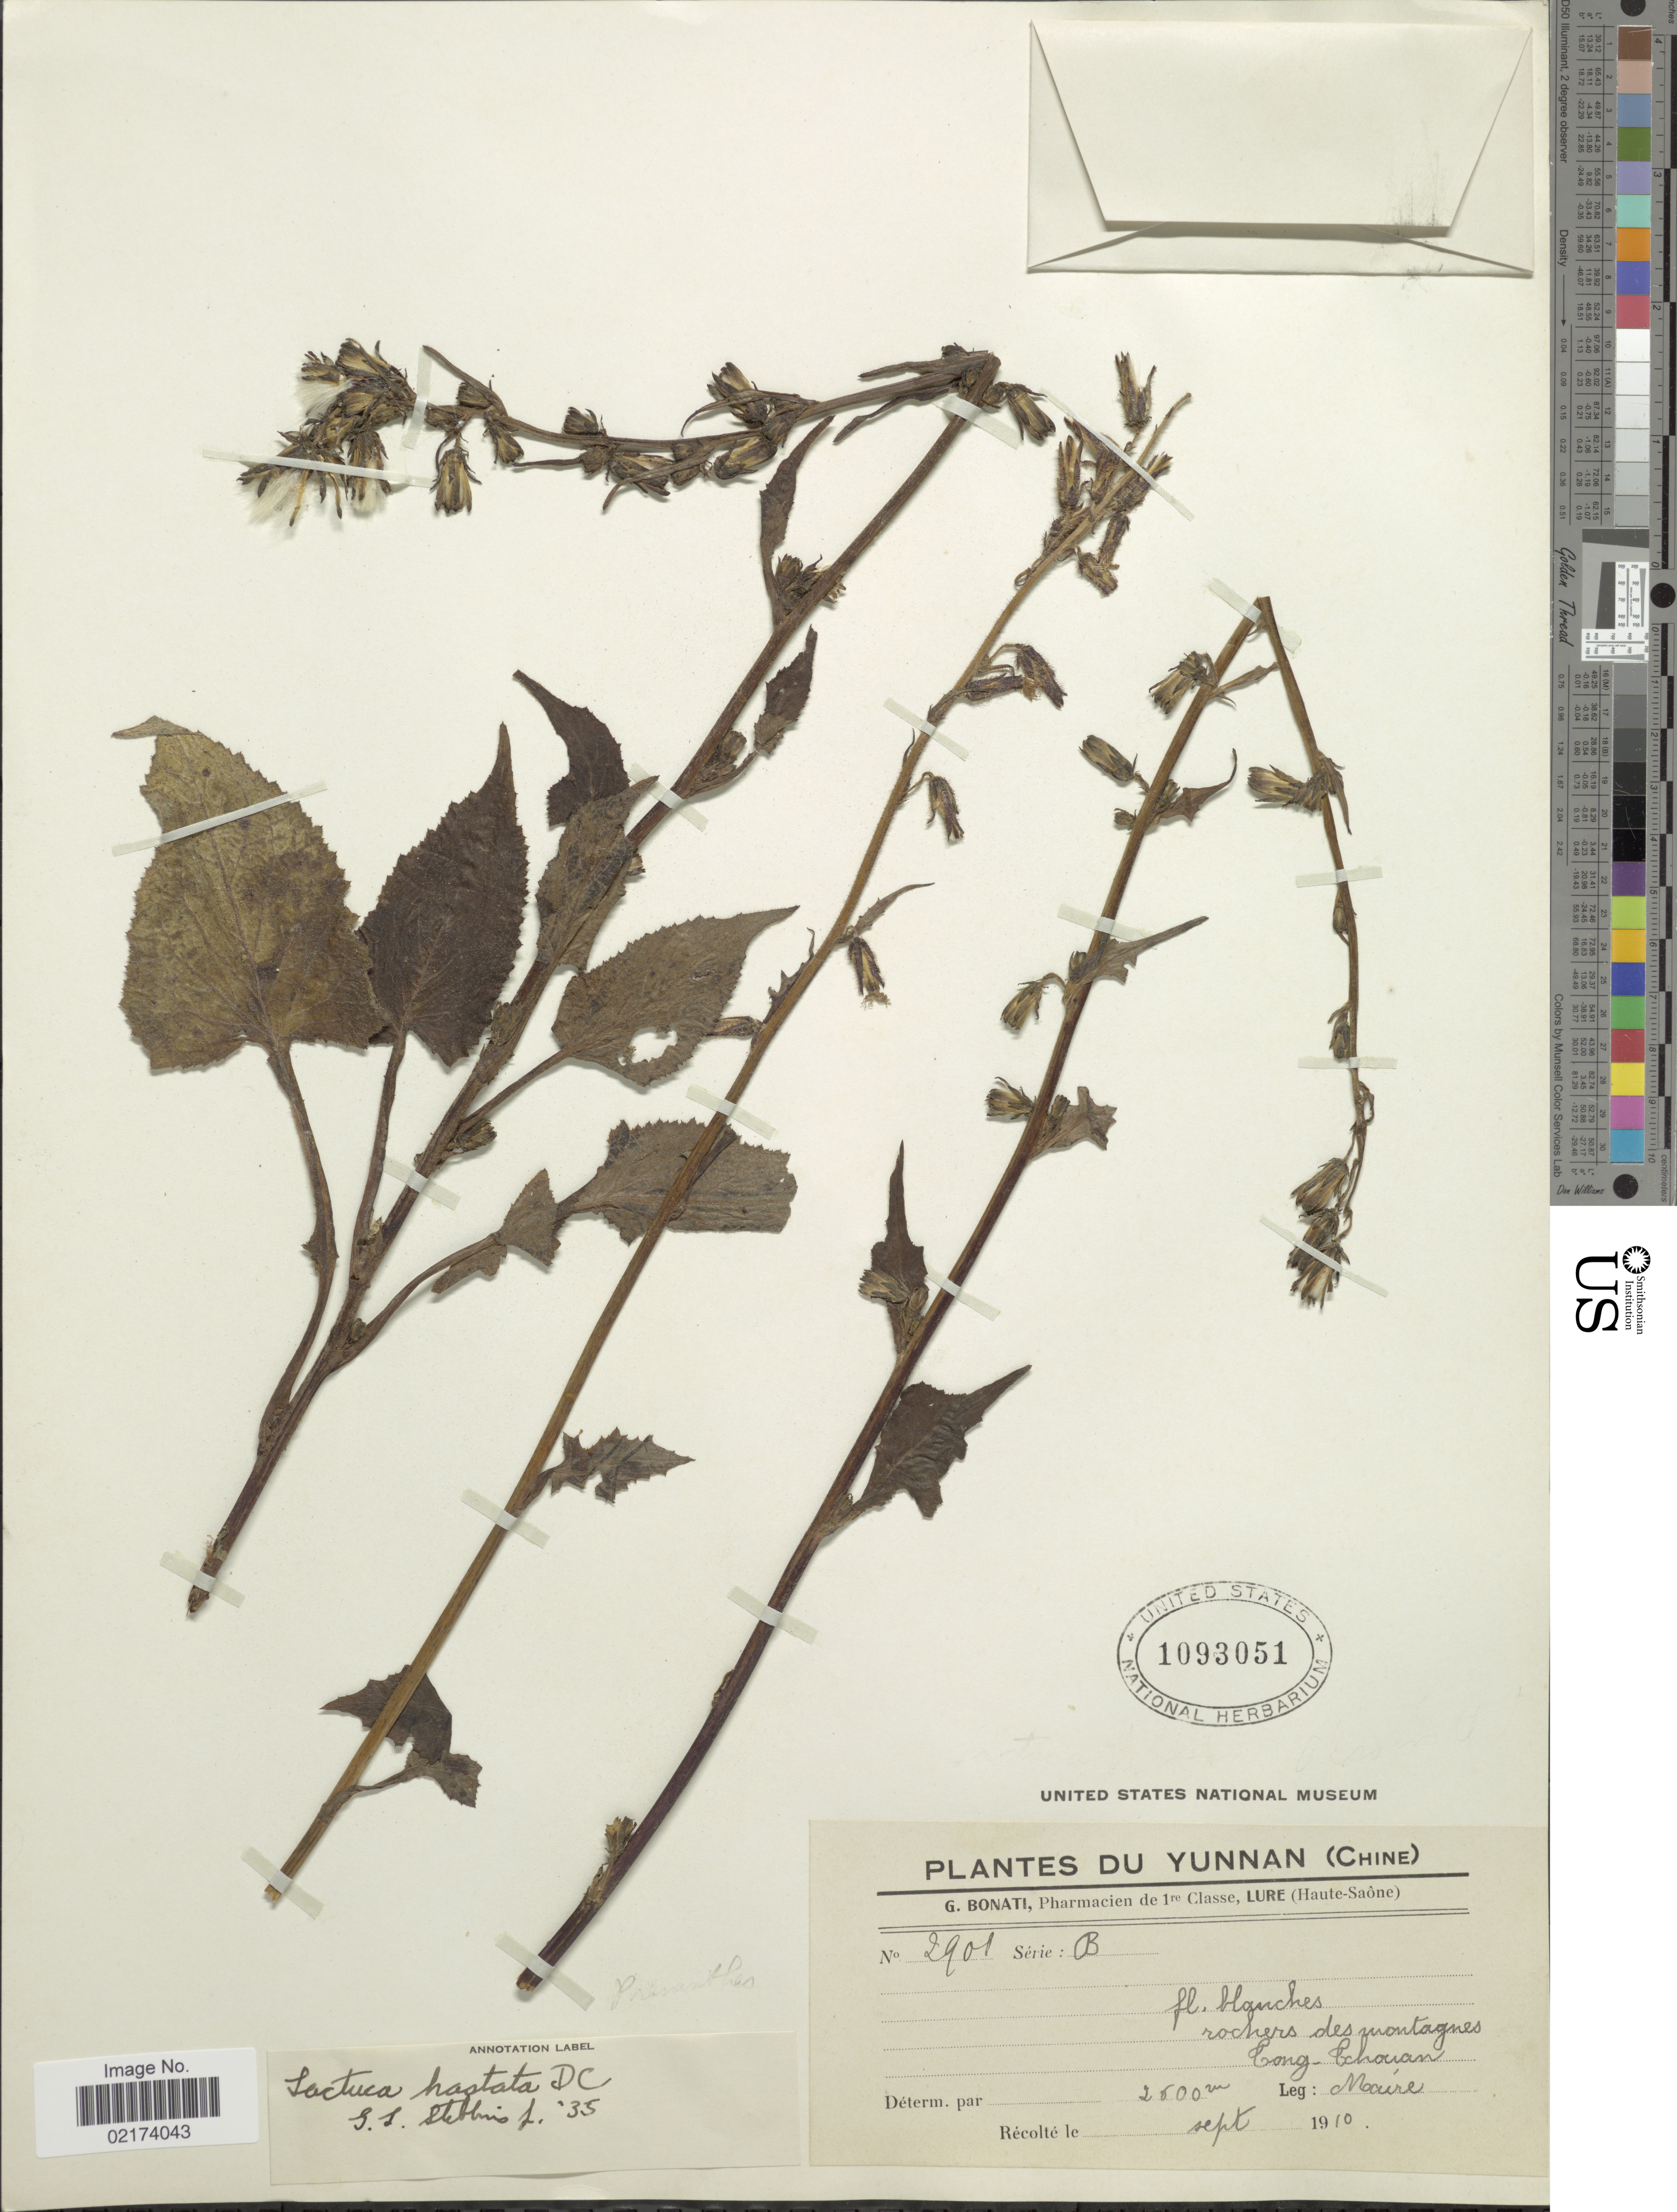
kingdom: Plantae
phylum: Tracheophyta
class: Magnoliopsida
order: Asterales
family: Asteraceae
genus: Chaetoseris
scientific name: Chaetoseris cyanea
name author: (D. Don) C. Shih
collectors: Maire, --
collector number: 2901B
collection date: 1910-09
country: China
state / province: Yunnan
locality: Rochers des montagnes Tong-Chouan [interpreted]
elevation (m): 2500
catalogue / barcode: US 1093051